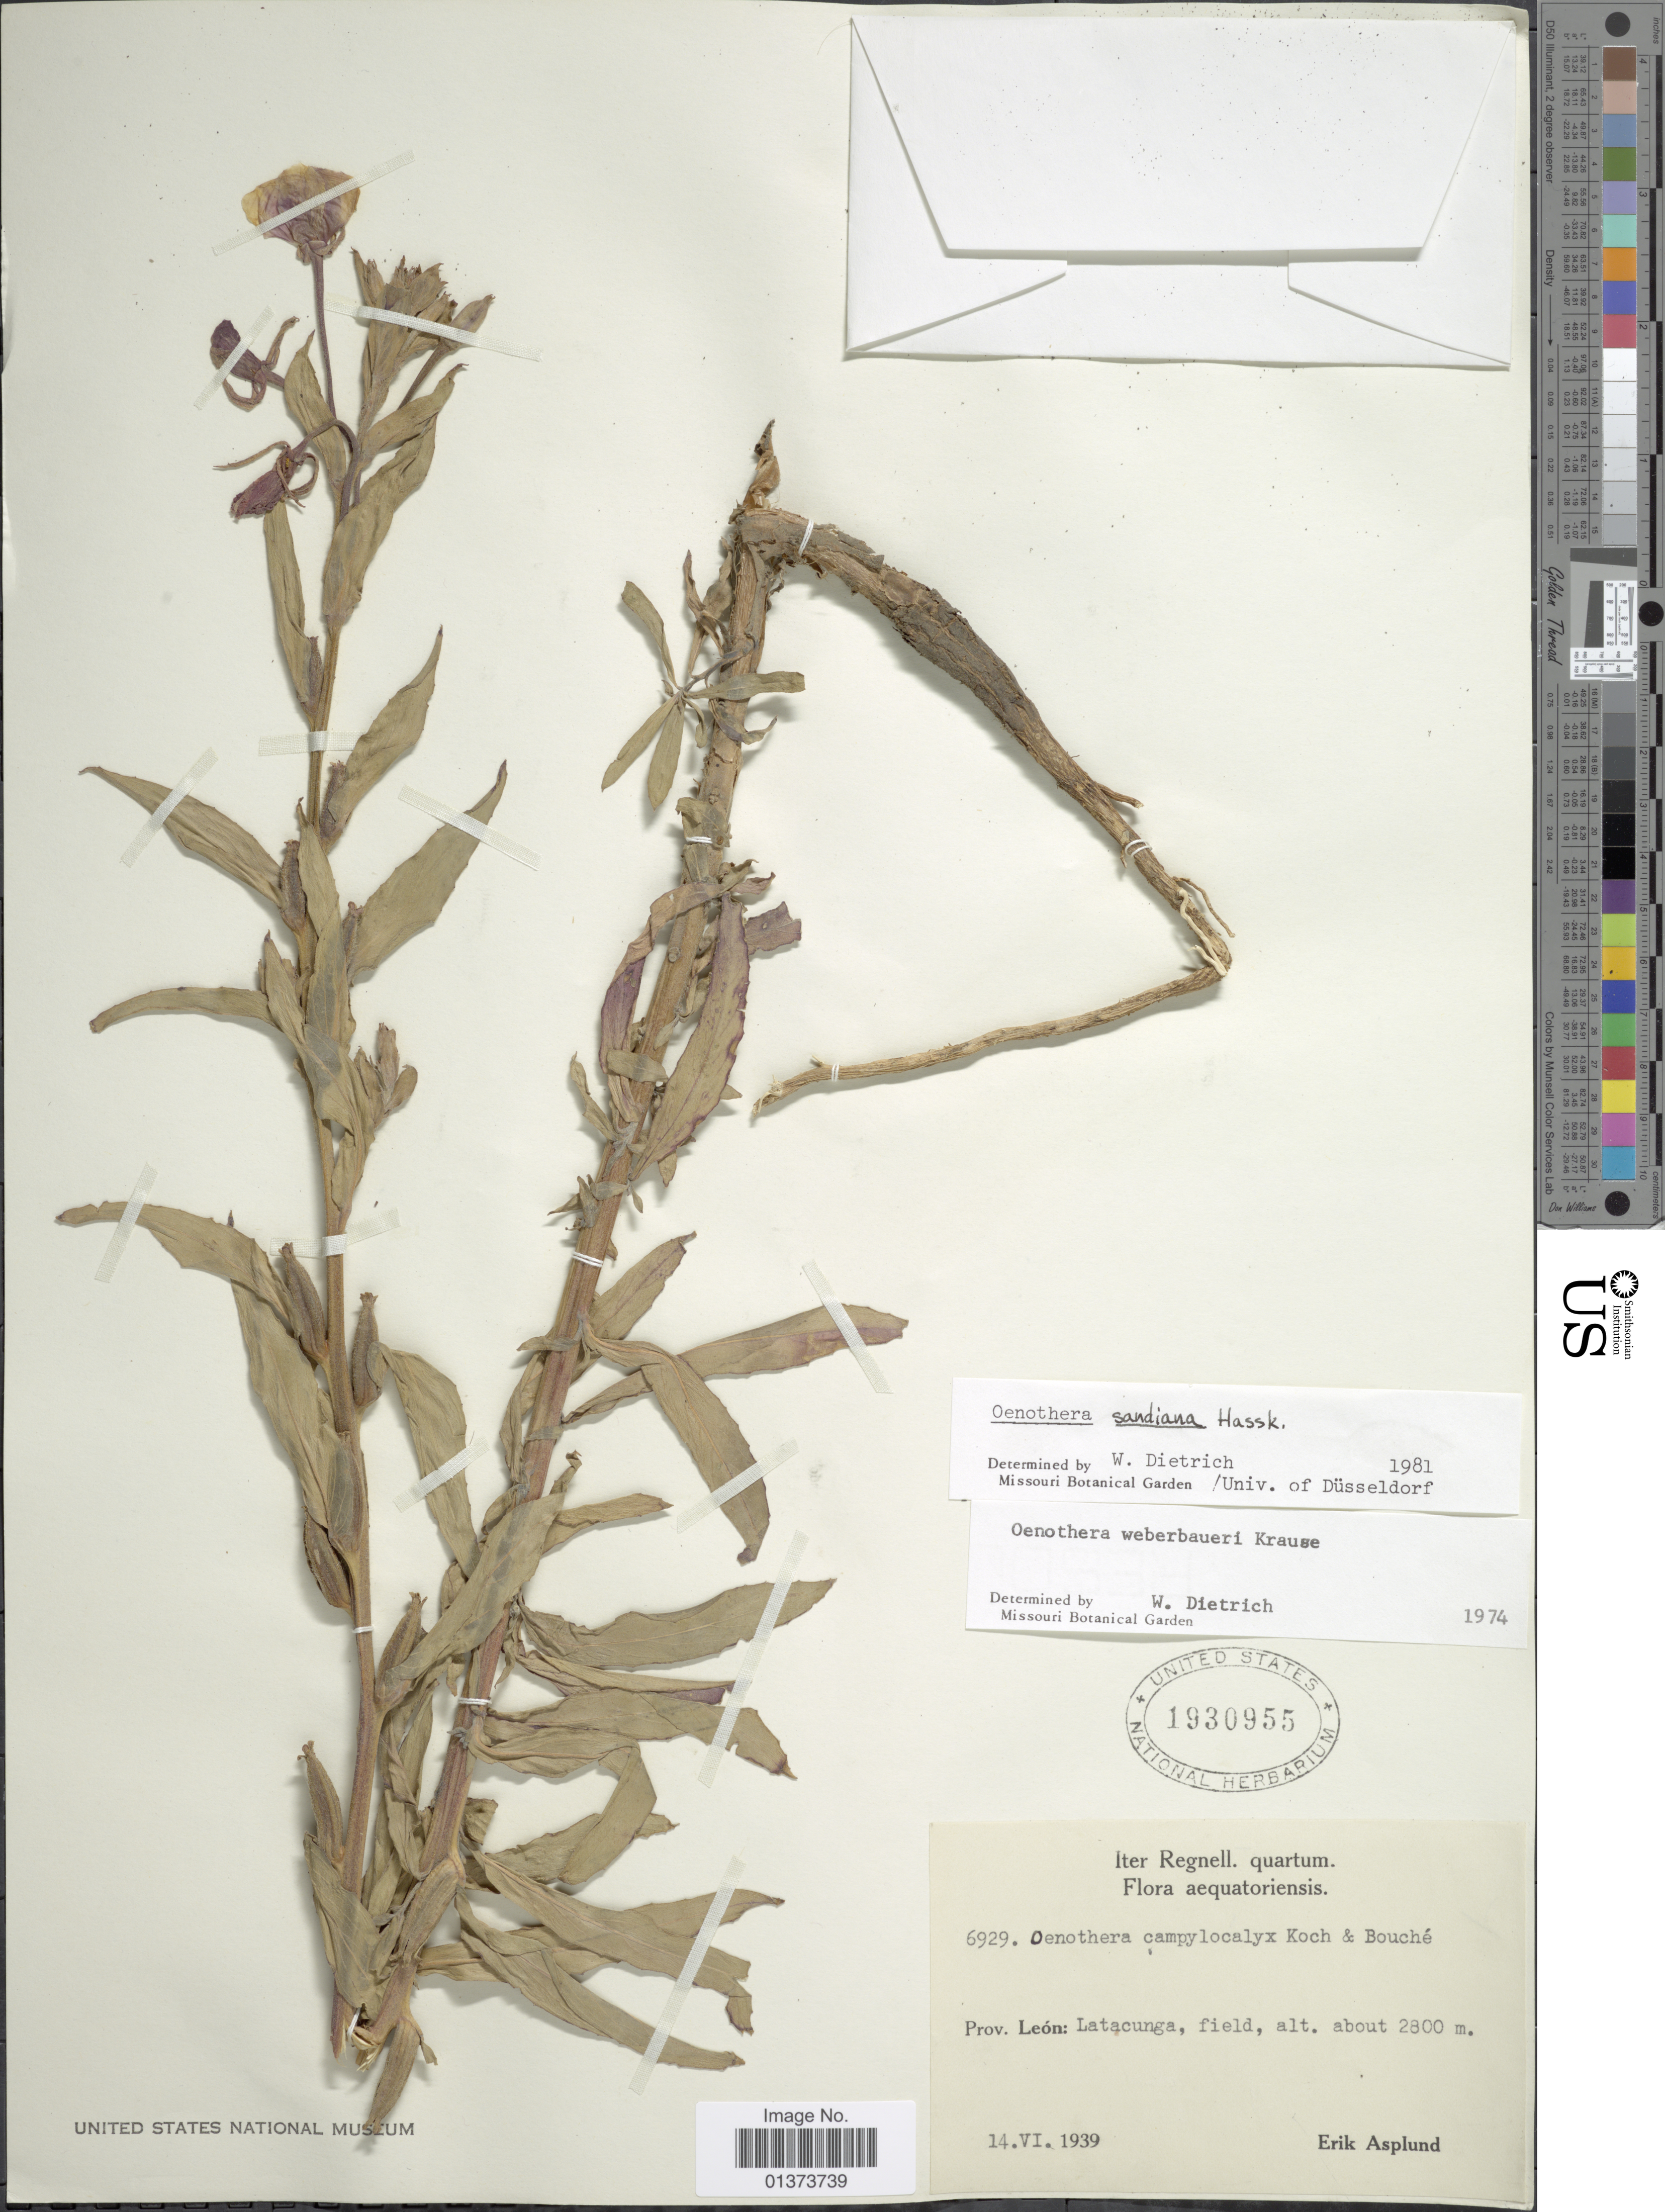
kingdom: Plantae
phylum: Tracheophyta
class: Magnoliopsida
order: Myrtales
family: Onagraceae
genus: Oenothera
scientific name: Oenothera sandiana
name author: Hassk.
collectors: E. Asplund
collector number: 6929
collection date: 1939-06-14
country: Ecuador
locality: Prov. León: Latacunga, field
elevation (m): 2800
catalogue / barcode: US 1930955